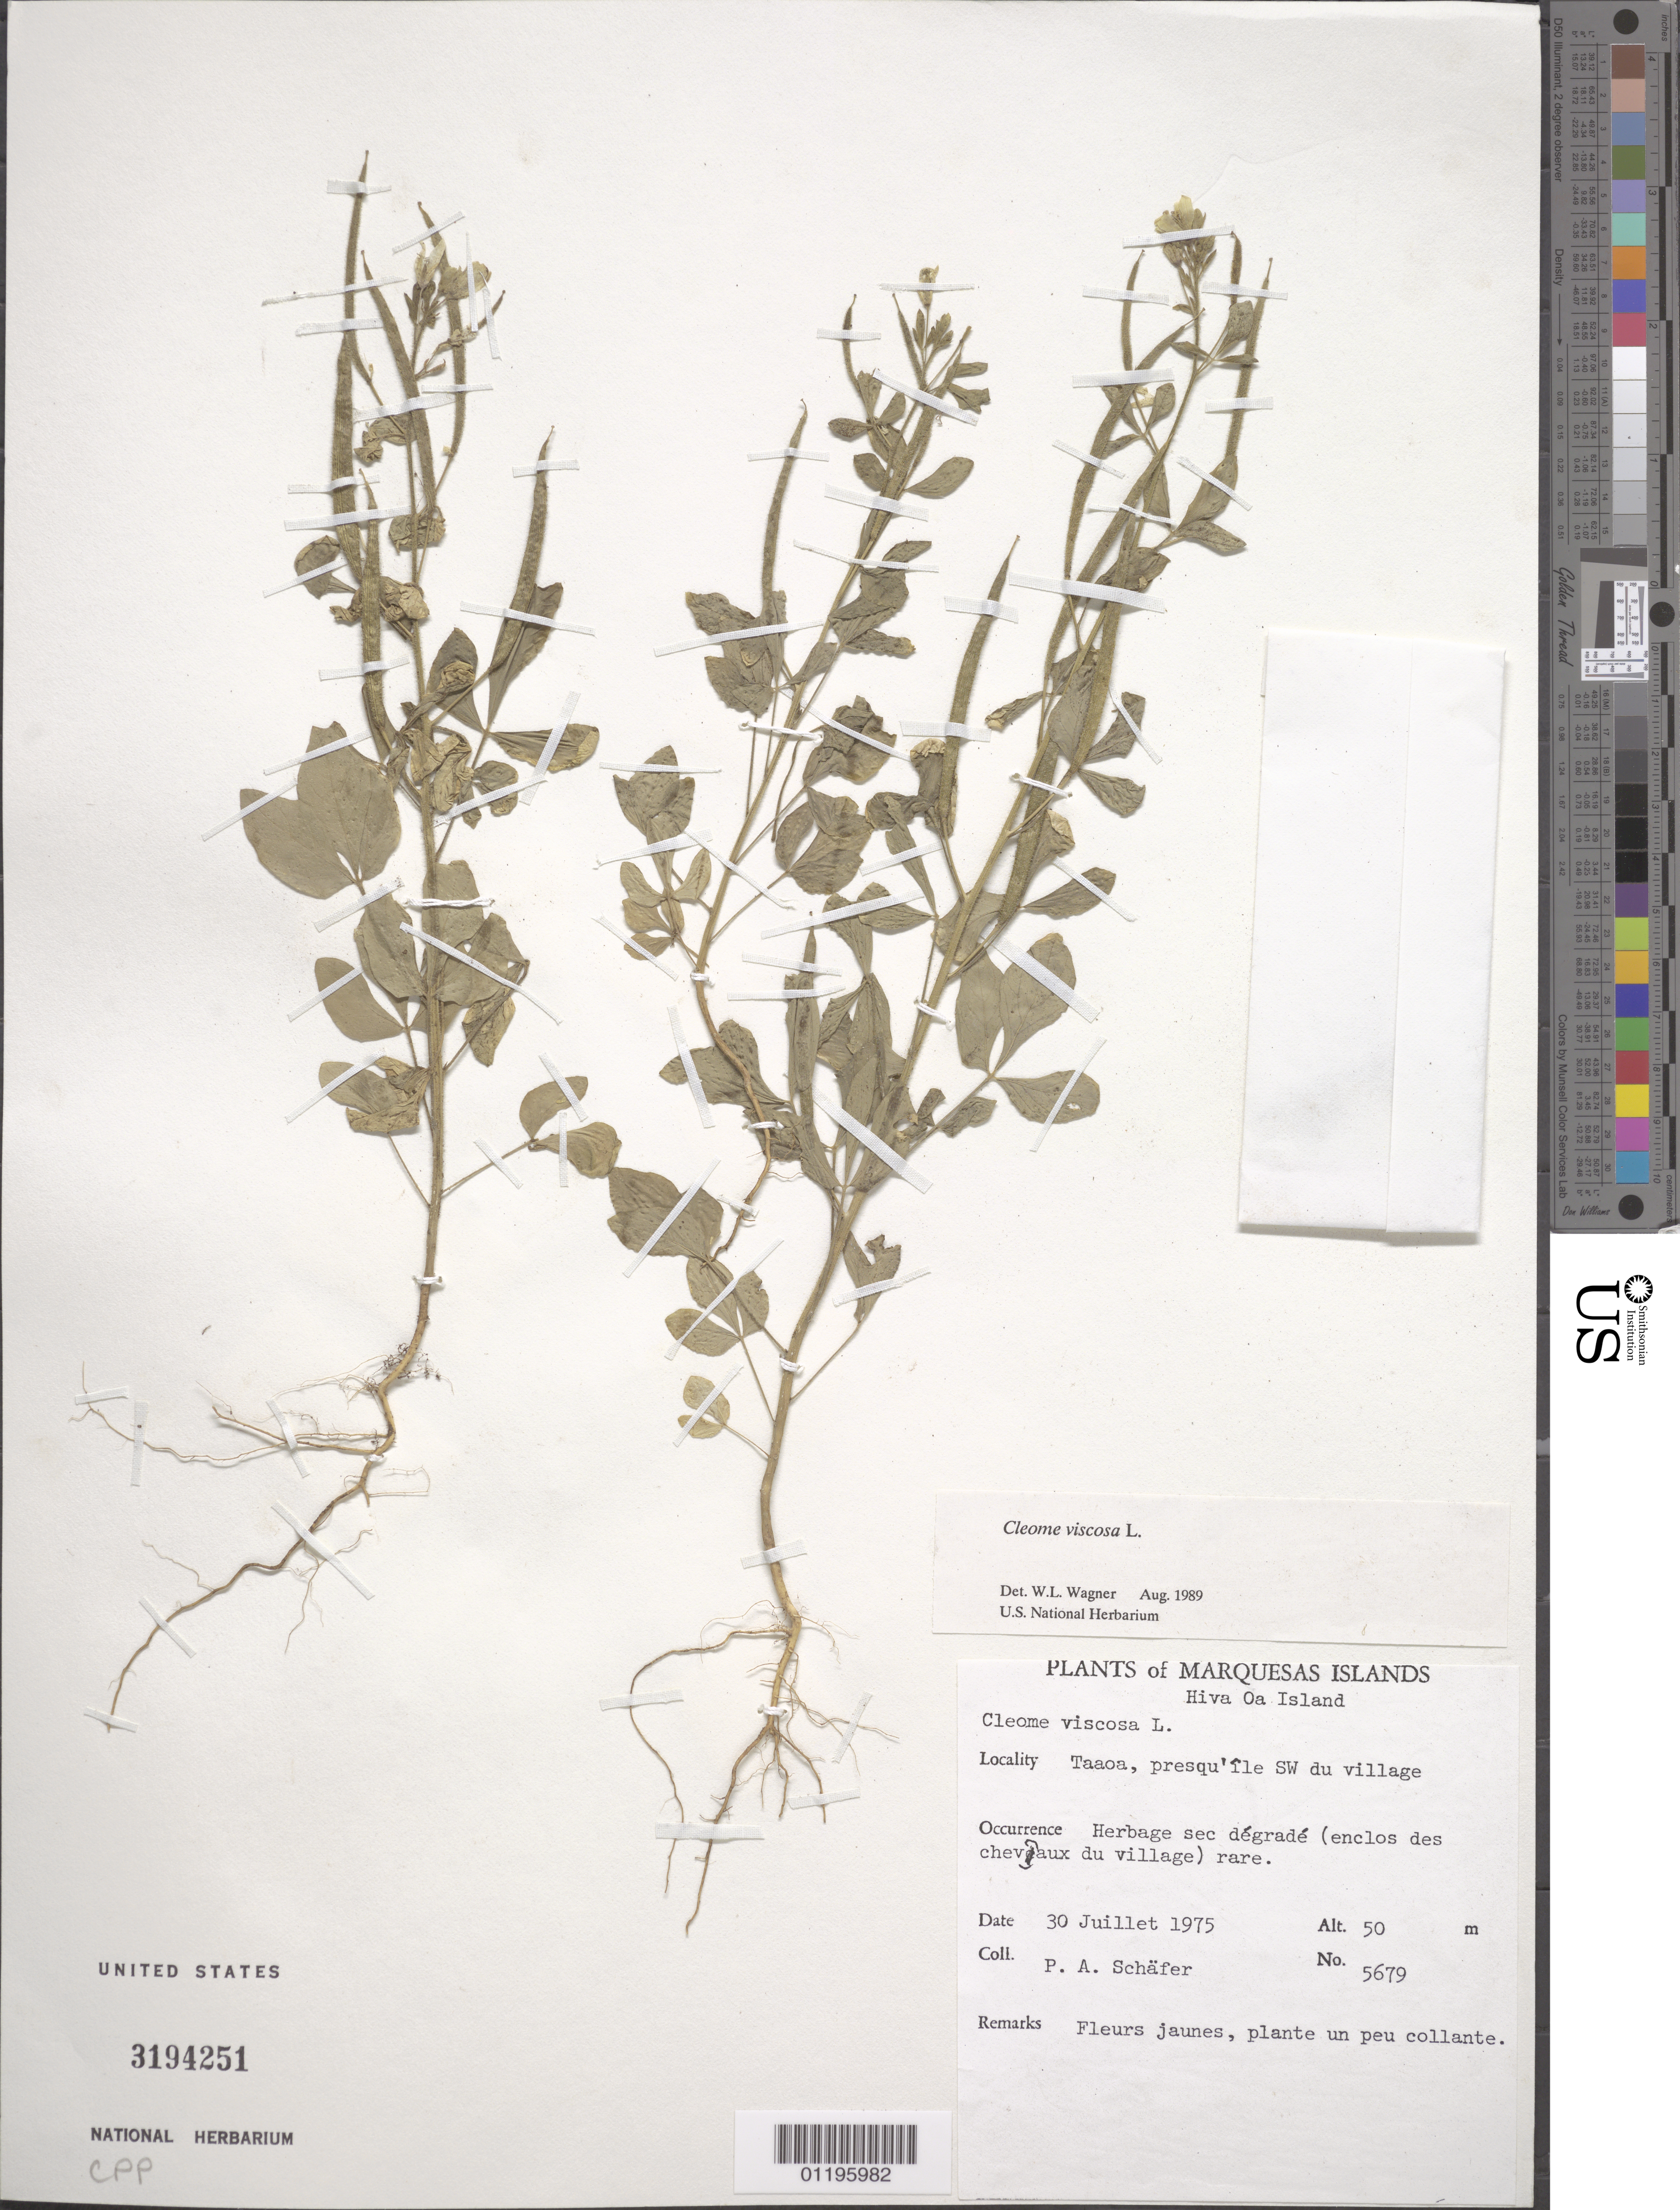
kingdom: Plantae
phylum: Tracheophyta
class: Magnoliopsida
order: Brassicales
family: Cleomaceae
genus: Arivela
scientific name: Arivela viscosa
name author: (L.) Raf.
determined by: Wagner, W. L., (BOT), Smithsonian Institution - National Museum of Natural History (UNITED STATES)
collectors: P. A. Schäfer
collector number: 5679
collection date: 1975-07-30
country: French Polynesia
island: Hiva Oa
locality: Taaoa, presque'île SW du village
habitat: h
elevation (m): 50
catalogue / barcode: US 3194251